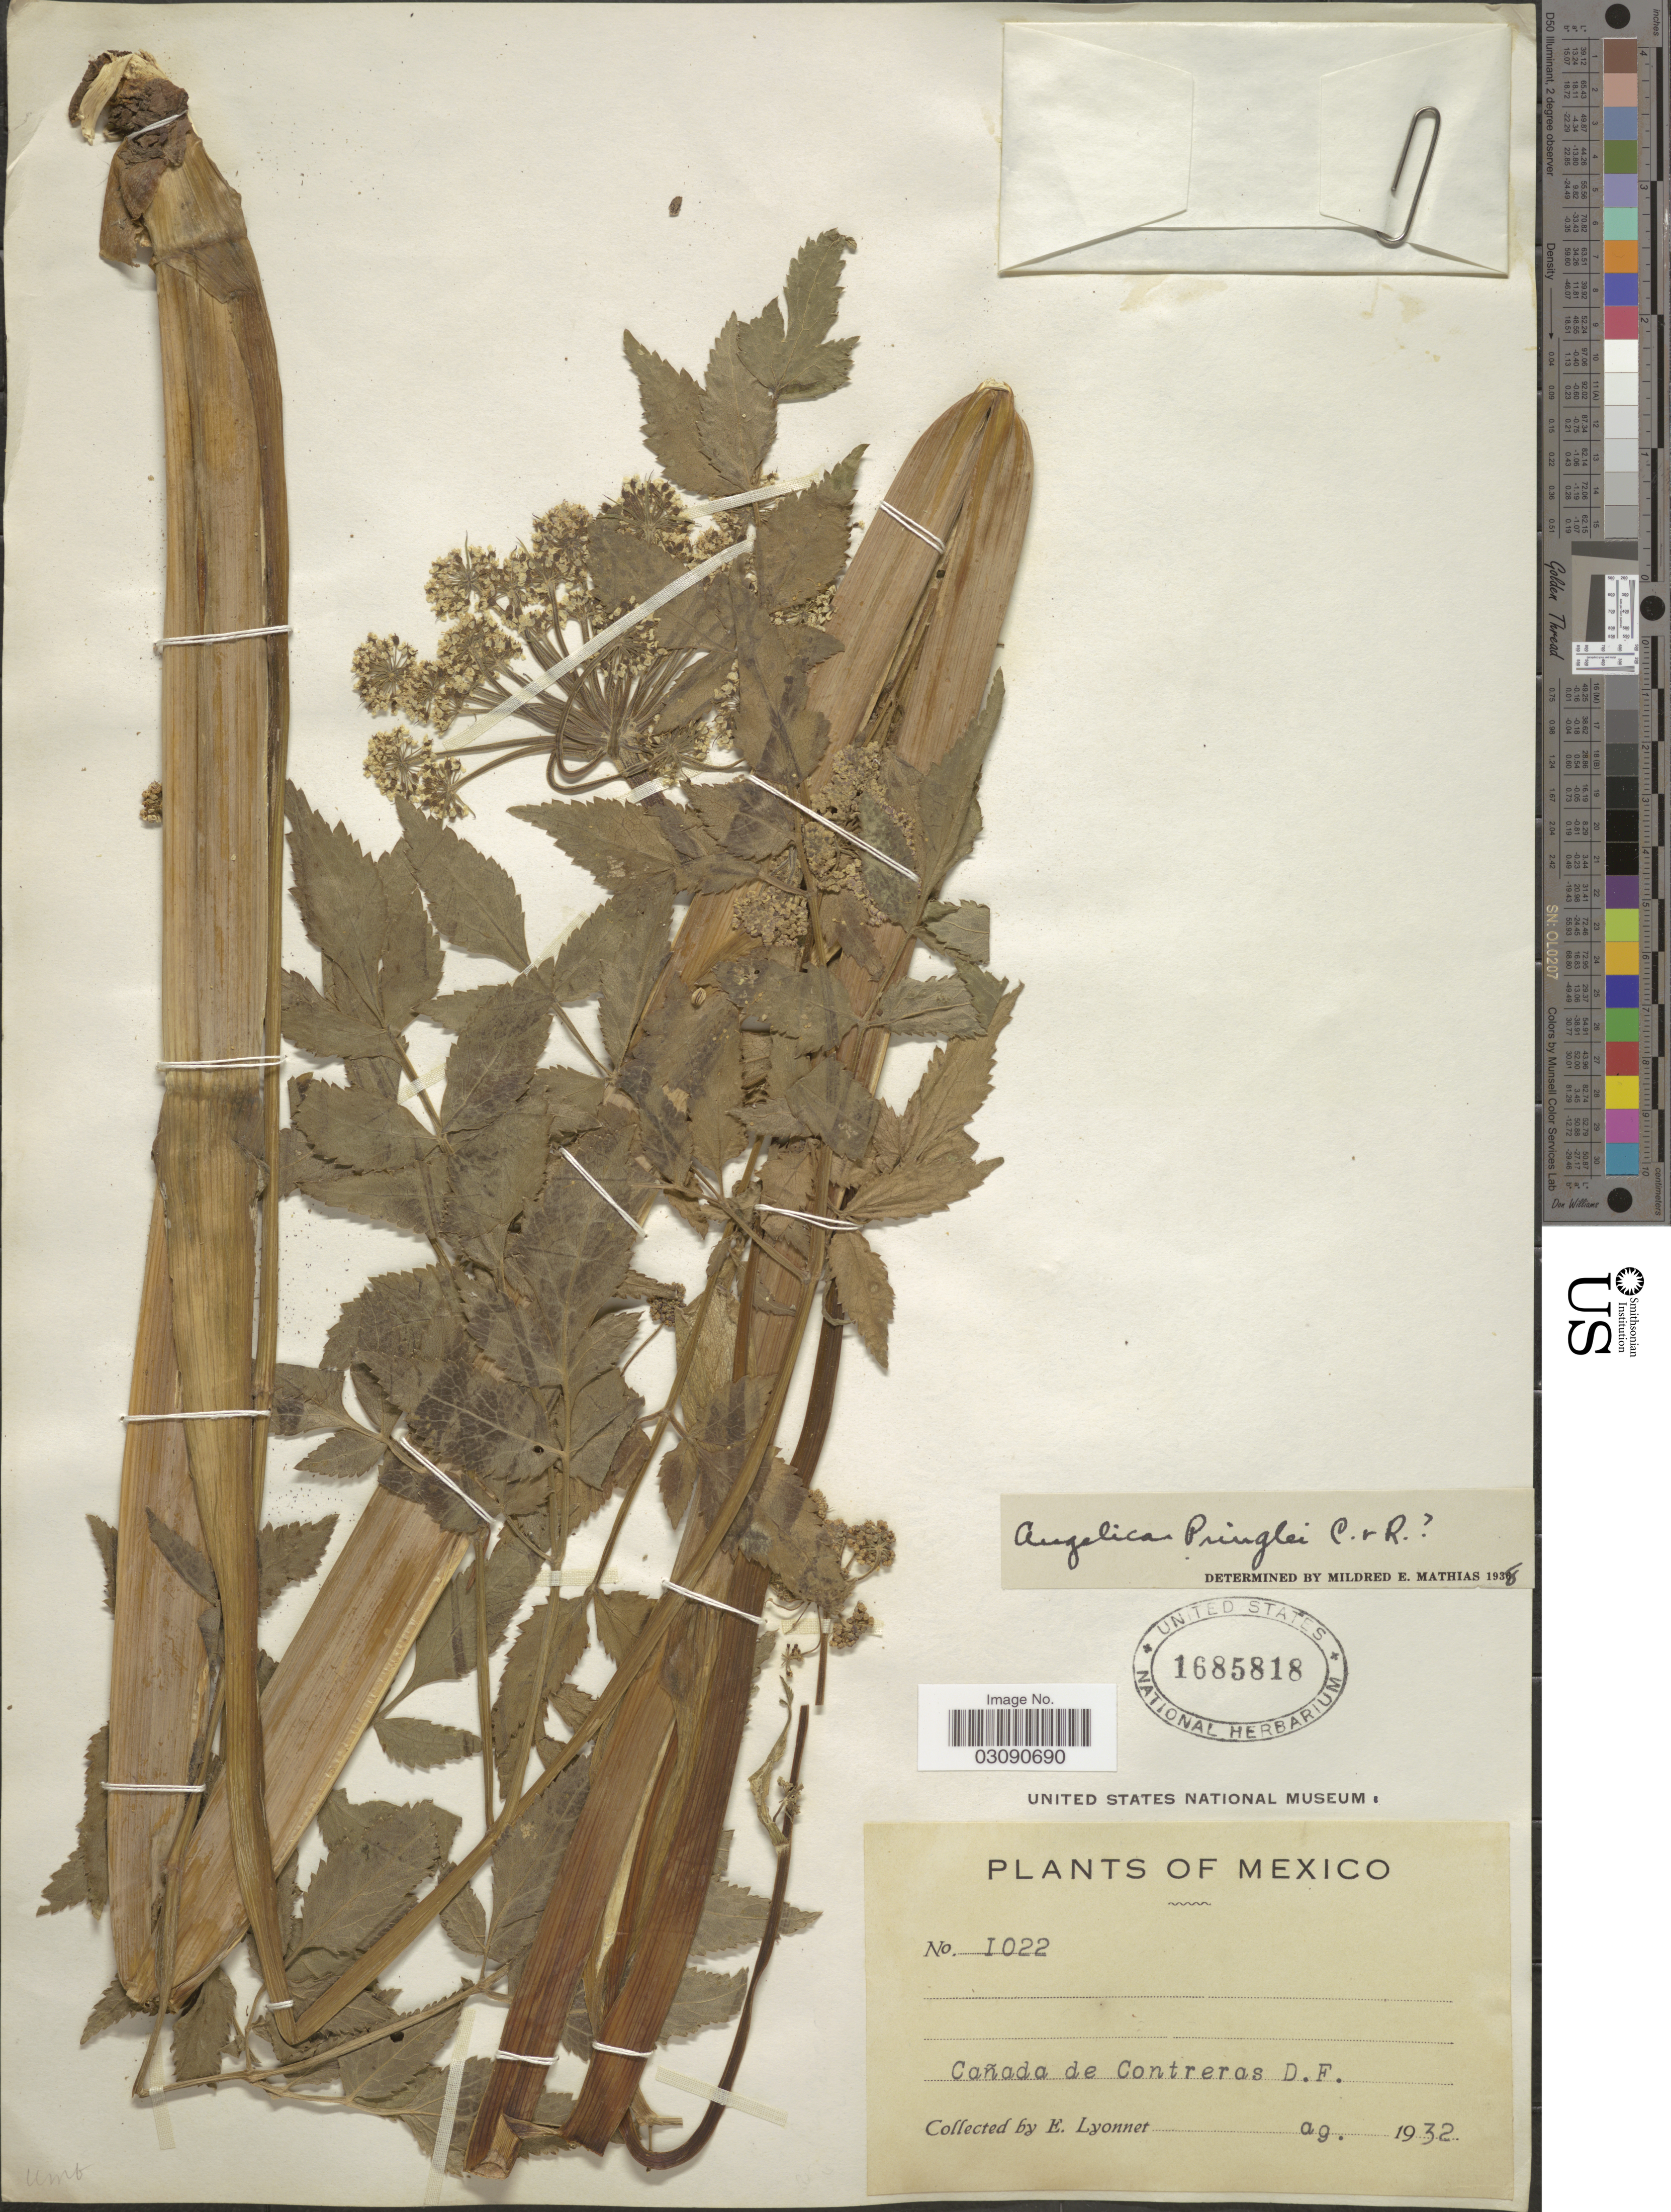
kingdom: Plantae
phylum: Tracheophyta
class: Magnoliopsida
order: Apiales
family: Apiaceae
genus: Angelica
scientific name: Angelica pringlei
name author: J.M. Coult. & Rose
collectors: E. Lyonnet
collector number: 1022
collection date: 1932-08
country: Mexico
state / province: Distrito Federal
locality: Cañada de Contreras D.F.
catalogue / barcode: US 1685818